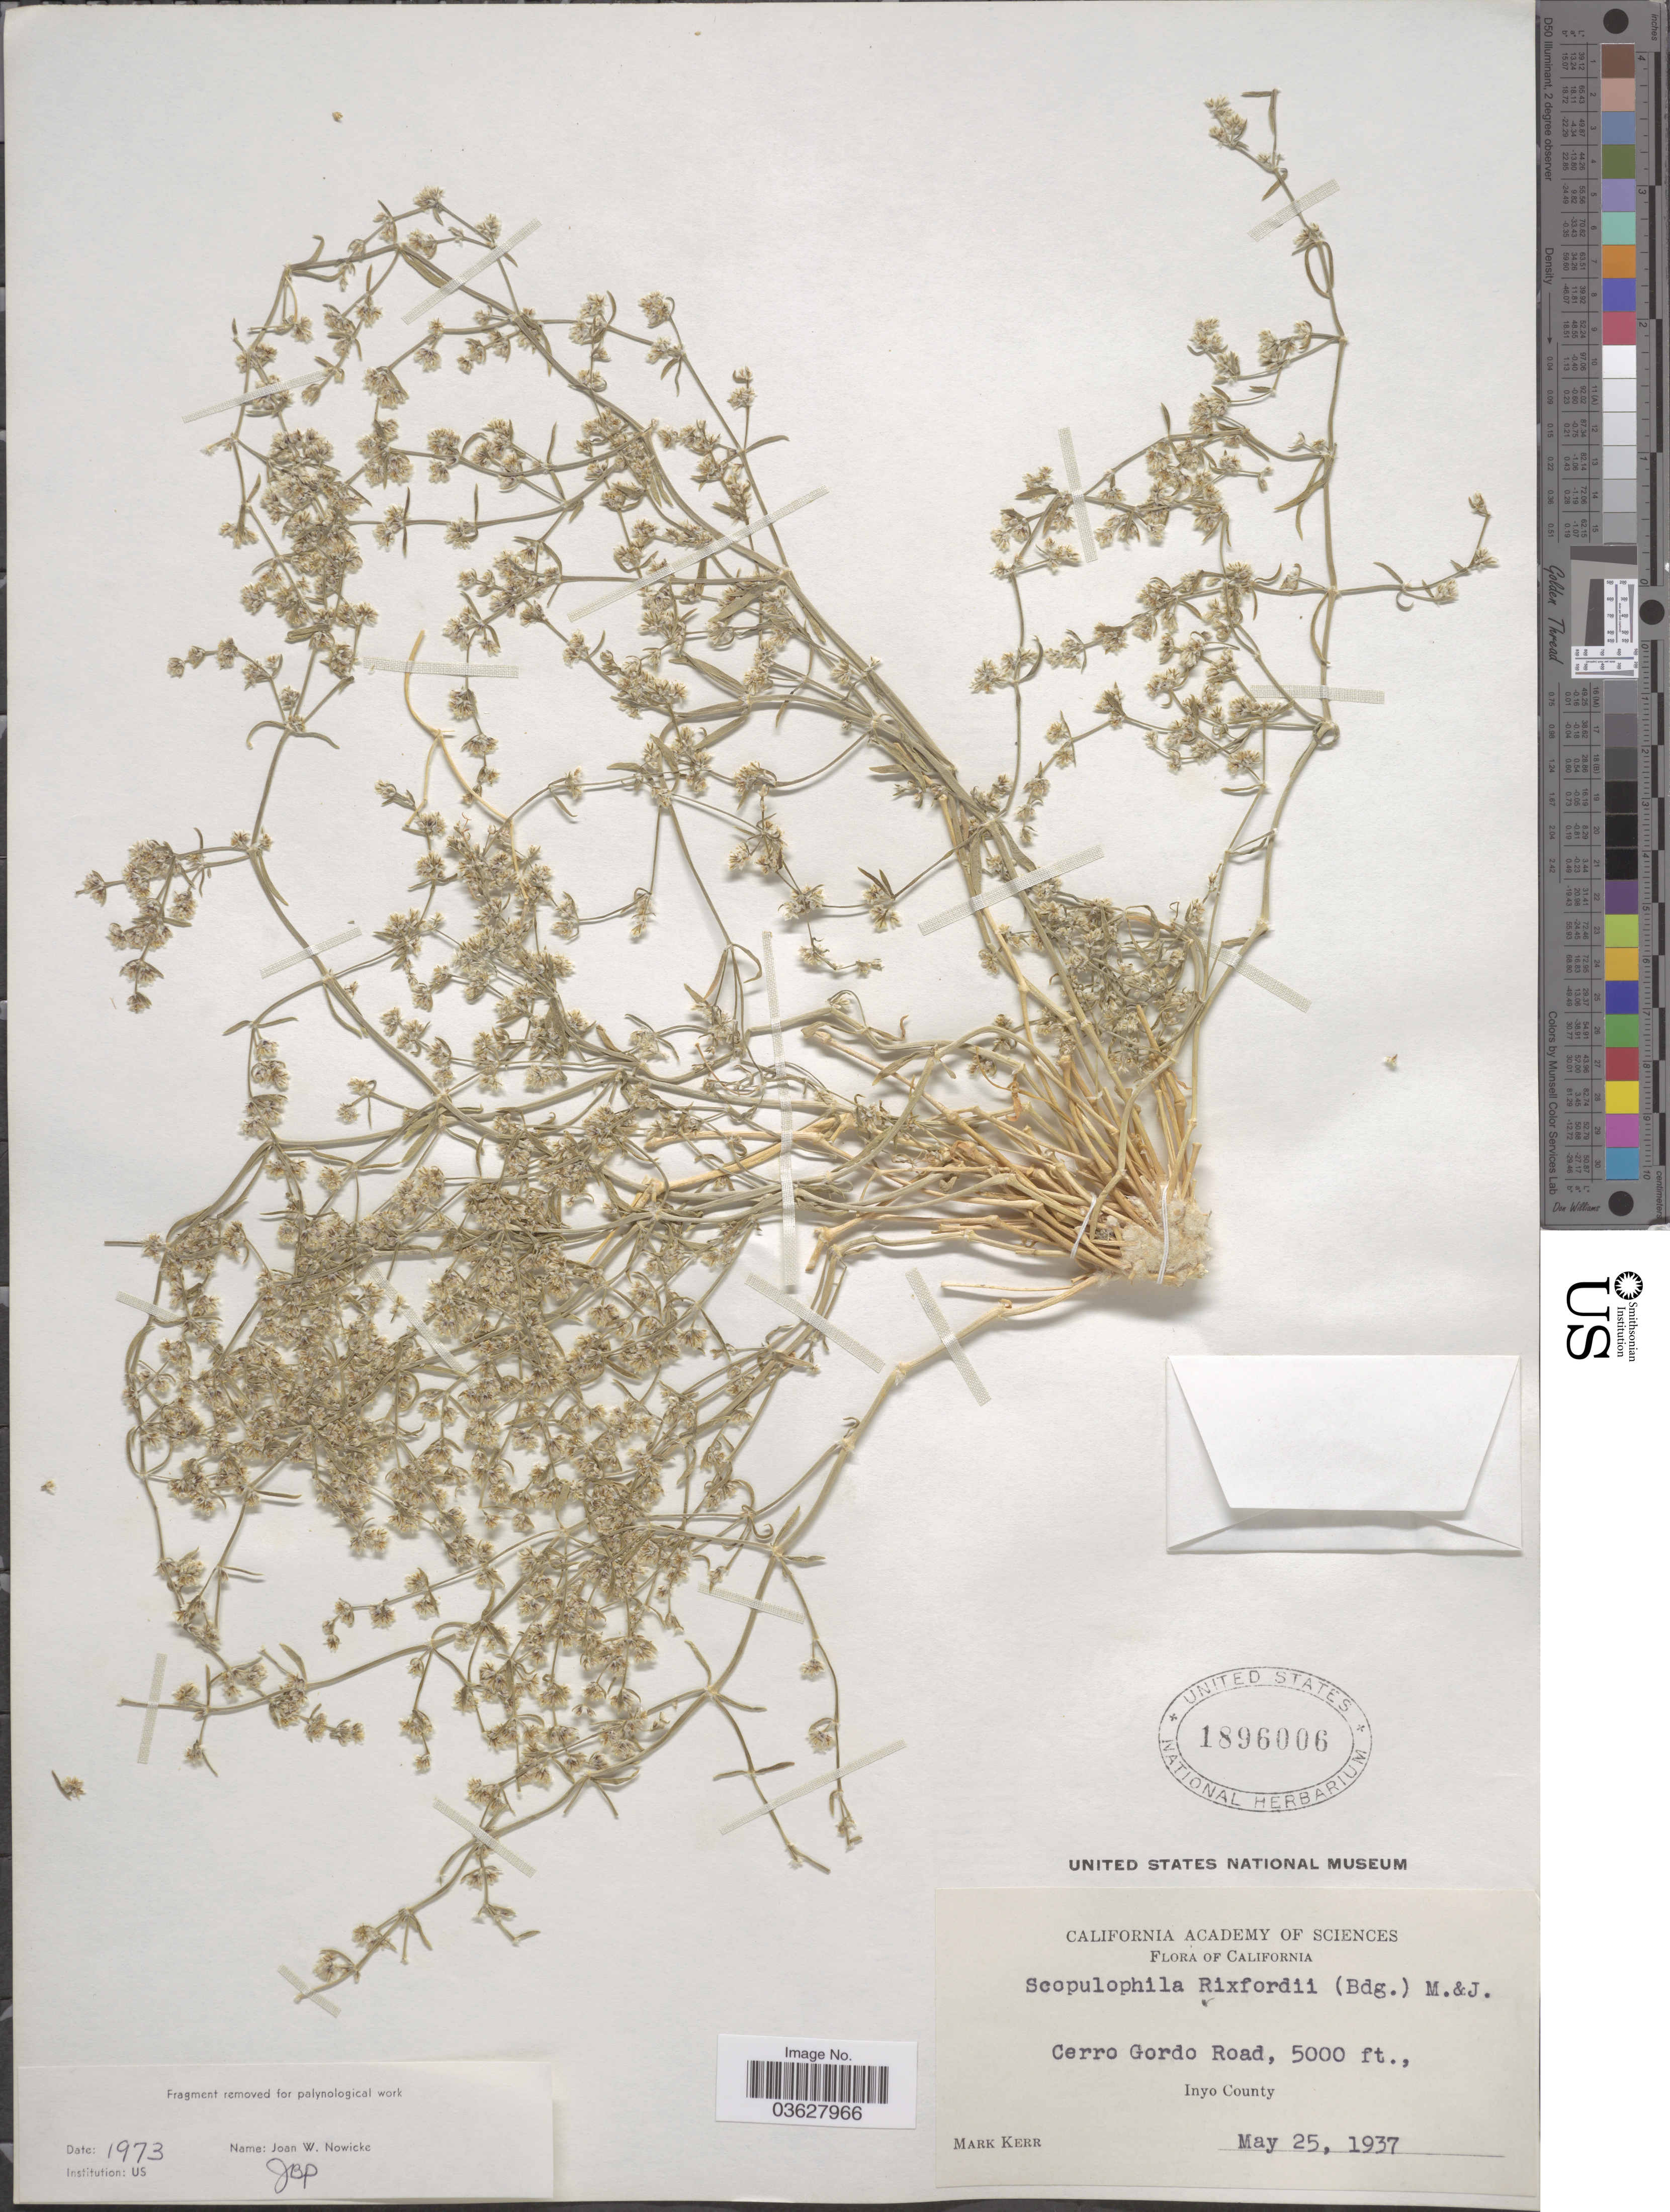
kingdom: Plantae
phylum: Tracheophyta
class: Magnoliopsida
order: Caryophyllales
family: Caryophyllaceae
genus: Achyronychia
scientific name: Achyronychia rixfordii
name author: Brandegee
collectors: M. Kerr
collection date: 1937-05-25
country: United States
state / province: California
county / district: Inyo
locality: Cerro Gordo Road. Inyo County.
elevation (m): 1524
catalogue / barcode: US 1896006